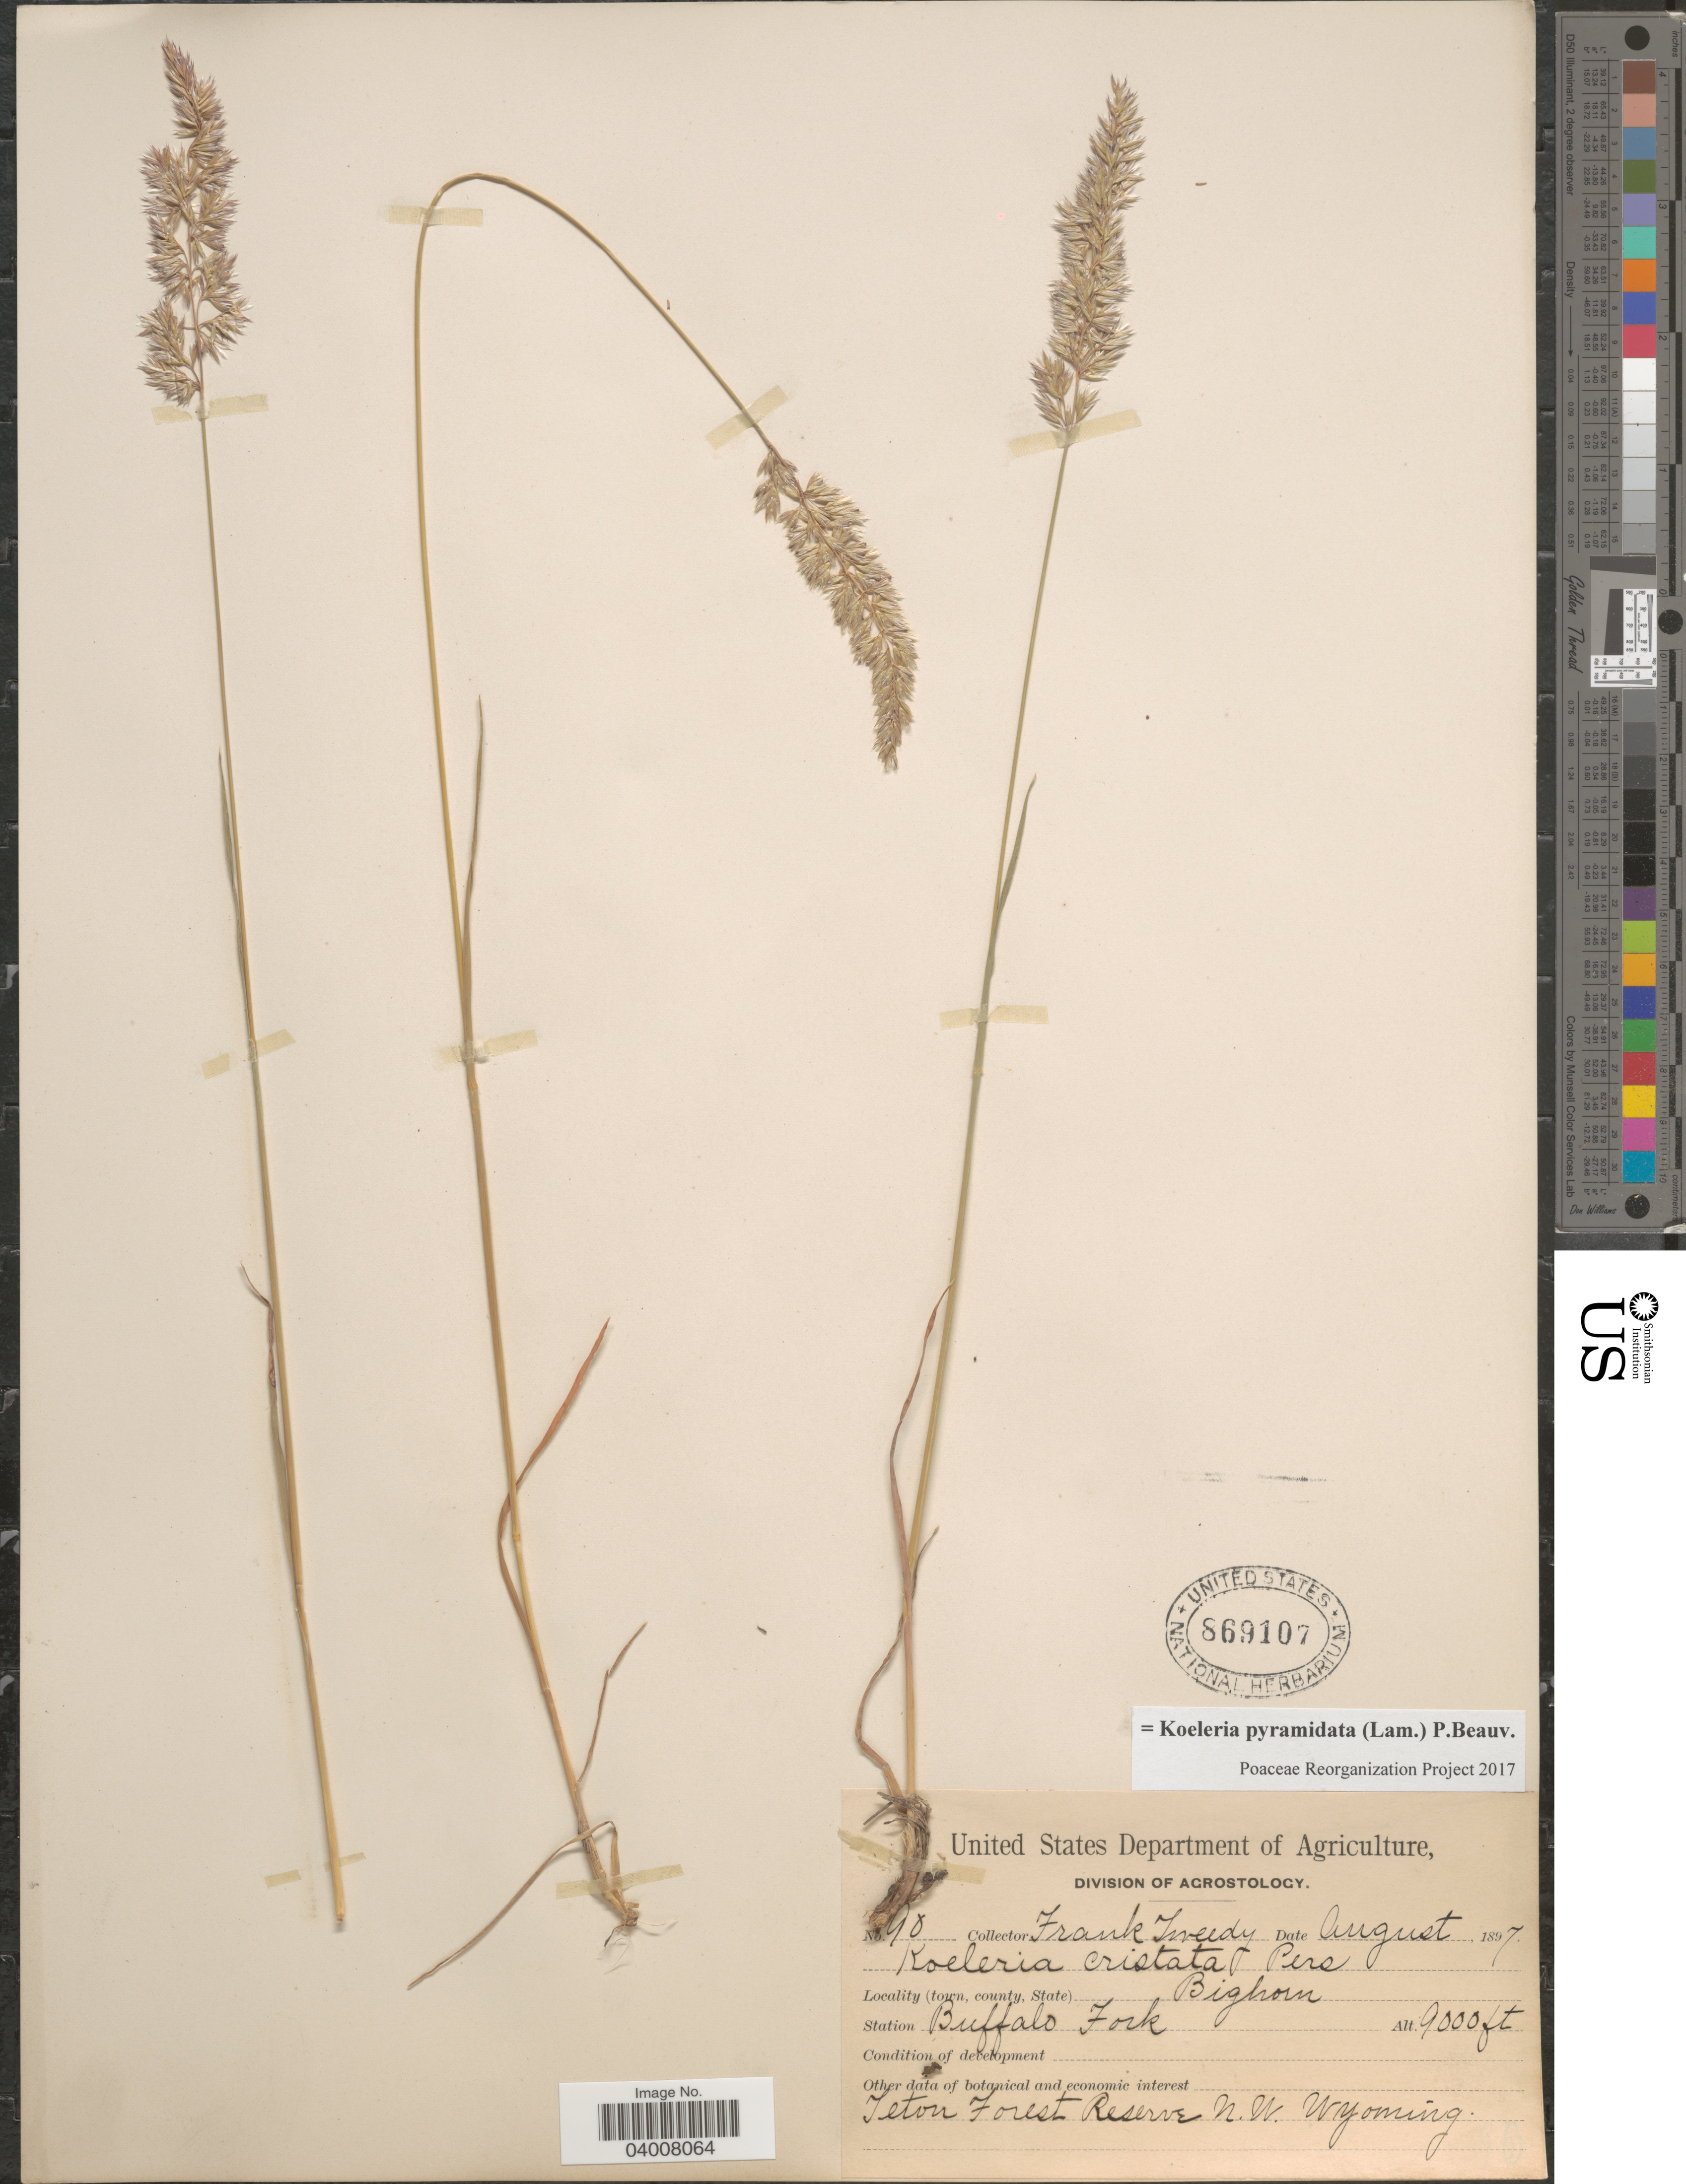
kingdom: Plantae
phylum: Tracheophyta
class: Liliopsida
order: Poales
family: Poaceae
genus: Koeleria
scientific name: Koeleria pyramidata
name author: (Lam.) P. Beauv.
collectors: F. Tweedy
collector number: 90*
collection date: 1897-08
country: United States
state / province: Wyoming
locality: Bighorn. Buffalo Fork. Teton Forest Reserve N.W. Wyoming.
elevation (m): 2743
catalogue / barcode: US 869107